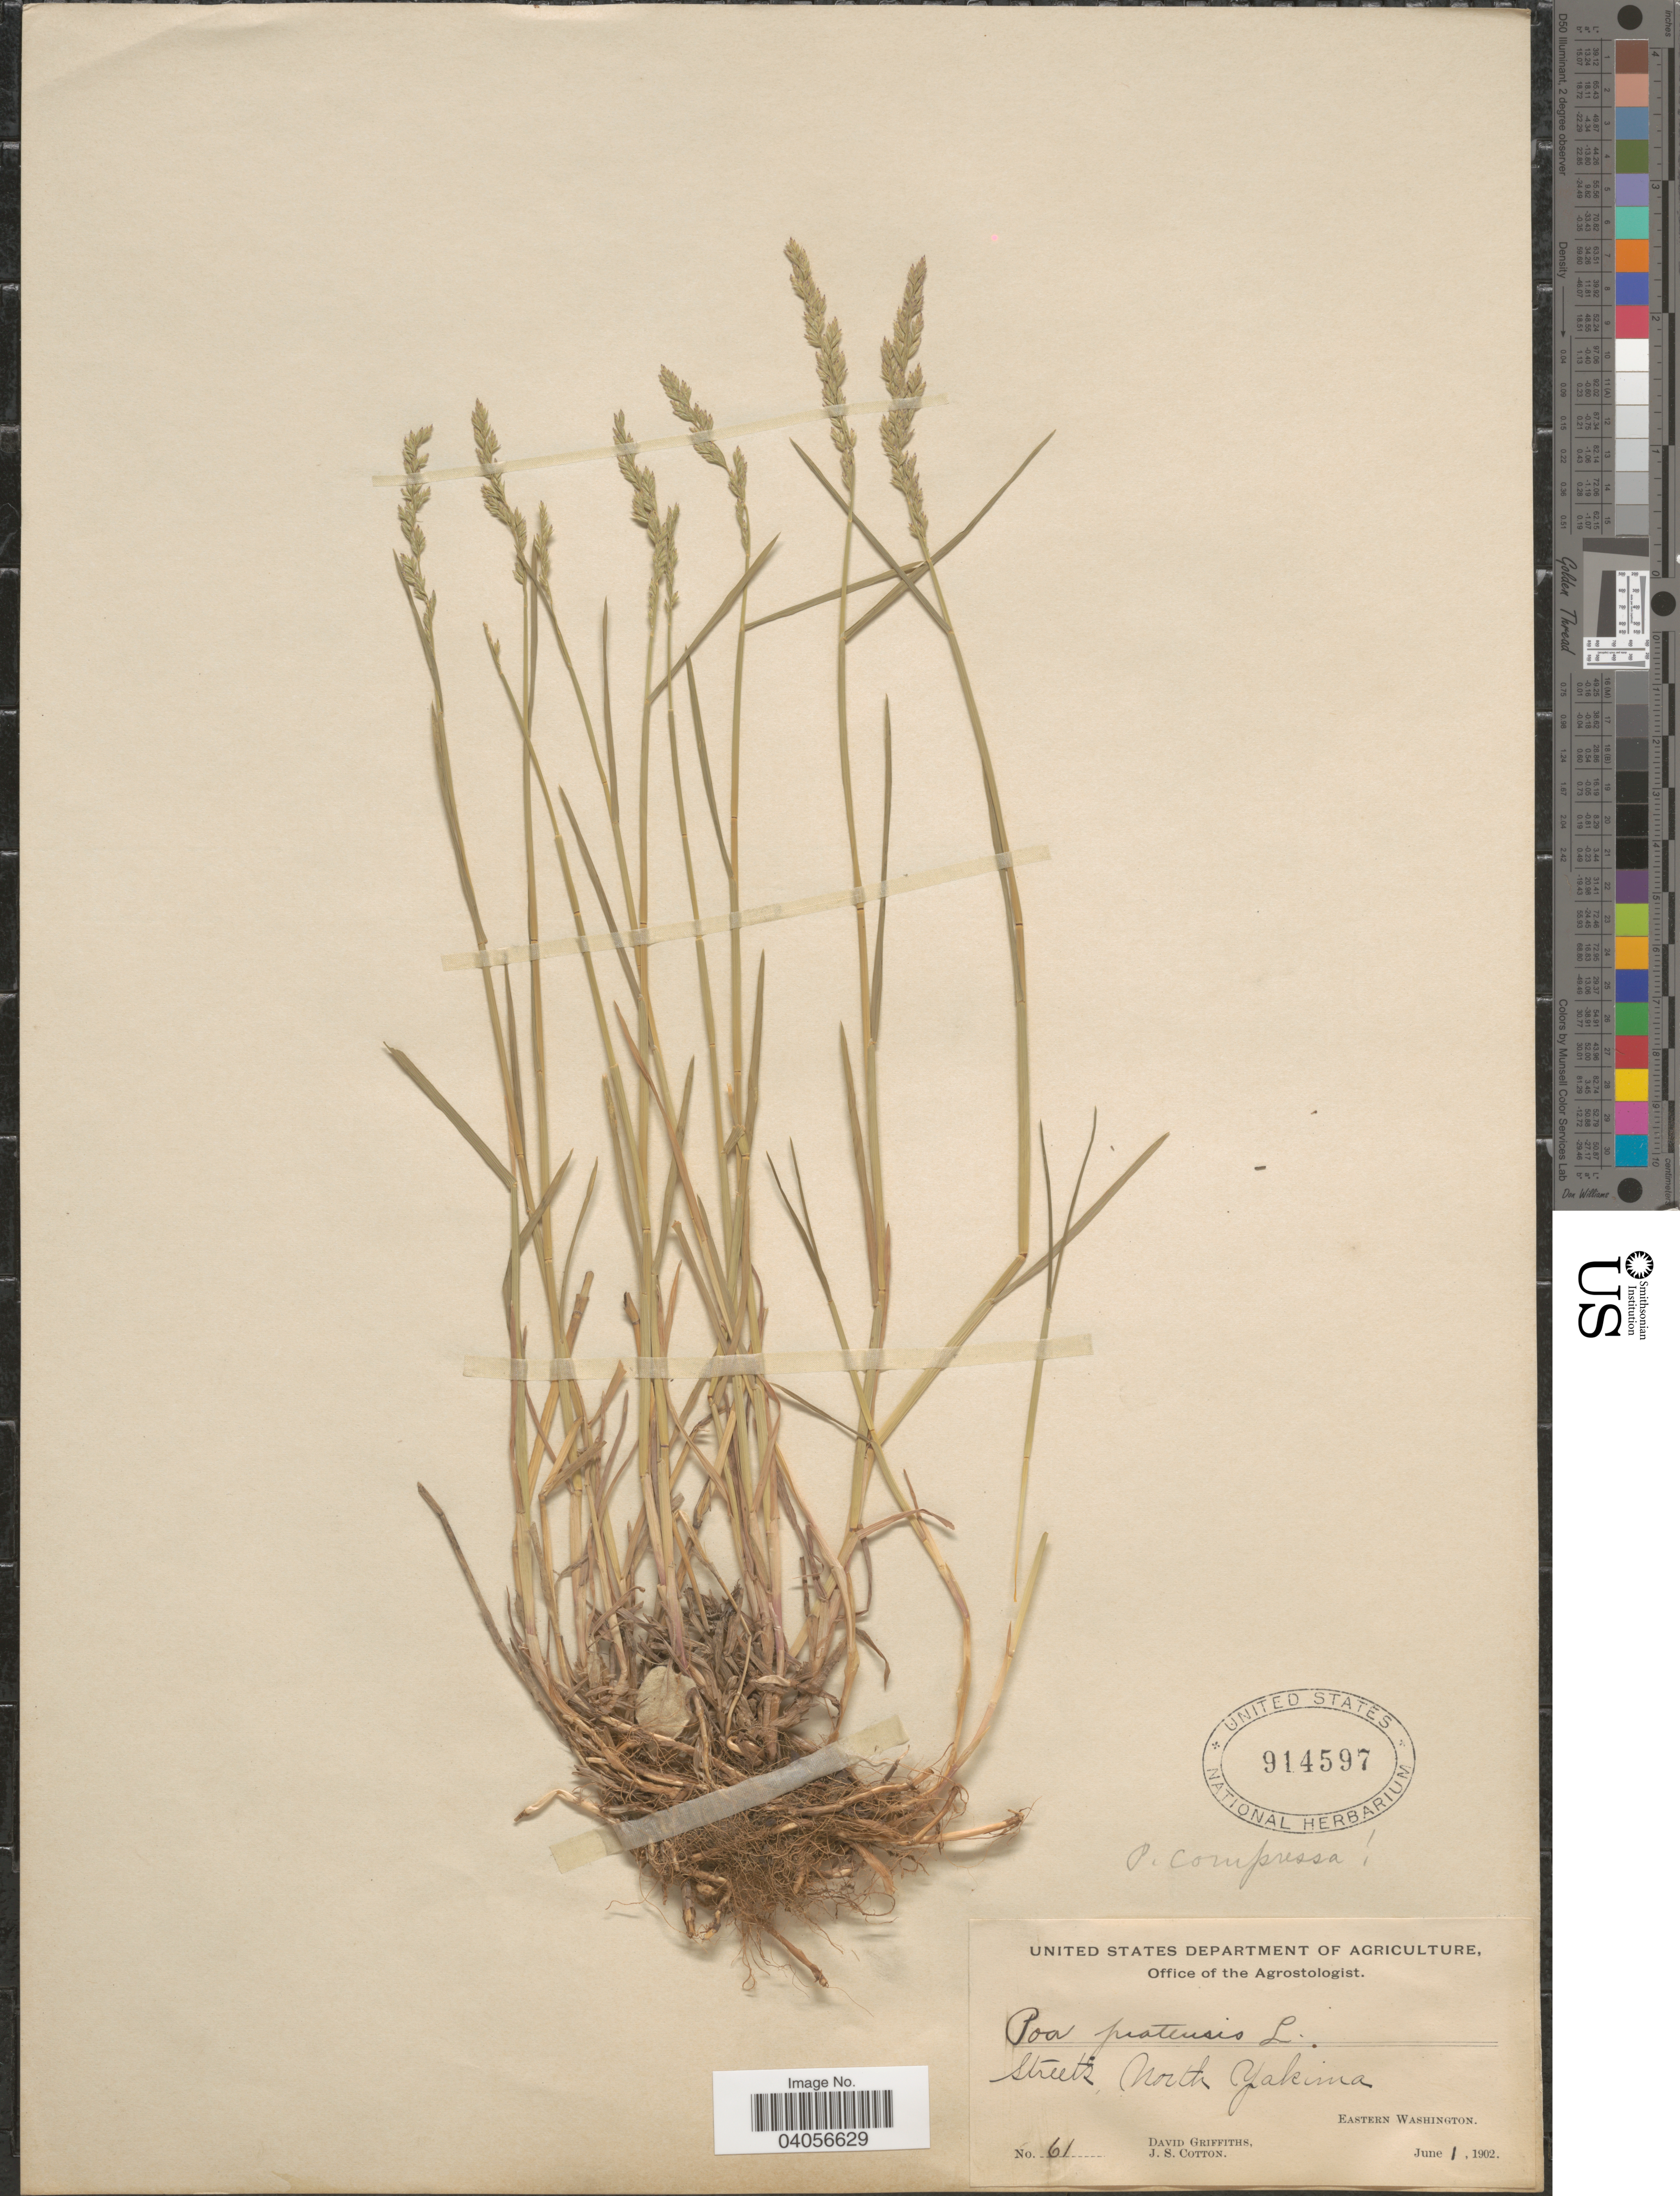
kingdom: Plantae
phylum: Tracheophyta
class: Liliopsida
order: Poales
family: Poaceae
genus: Poa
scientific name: Poa compressa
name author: L.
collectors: D. Griffiths & J. S. Cotton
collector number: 61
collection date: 1902-06-01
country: United States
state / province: Washington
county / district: Yakima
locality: Streets North Yakima. Eastern Washington.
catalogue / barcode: US 914597